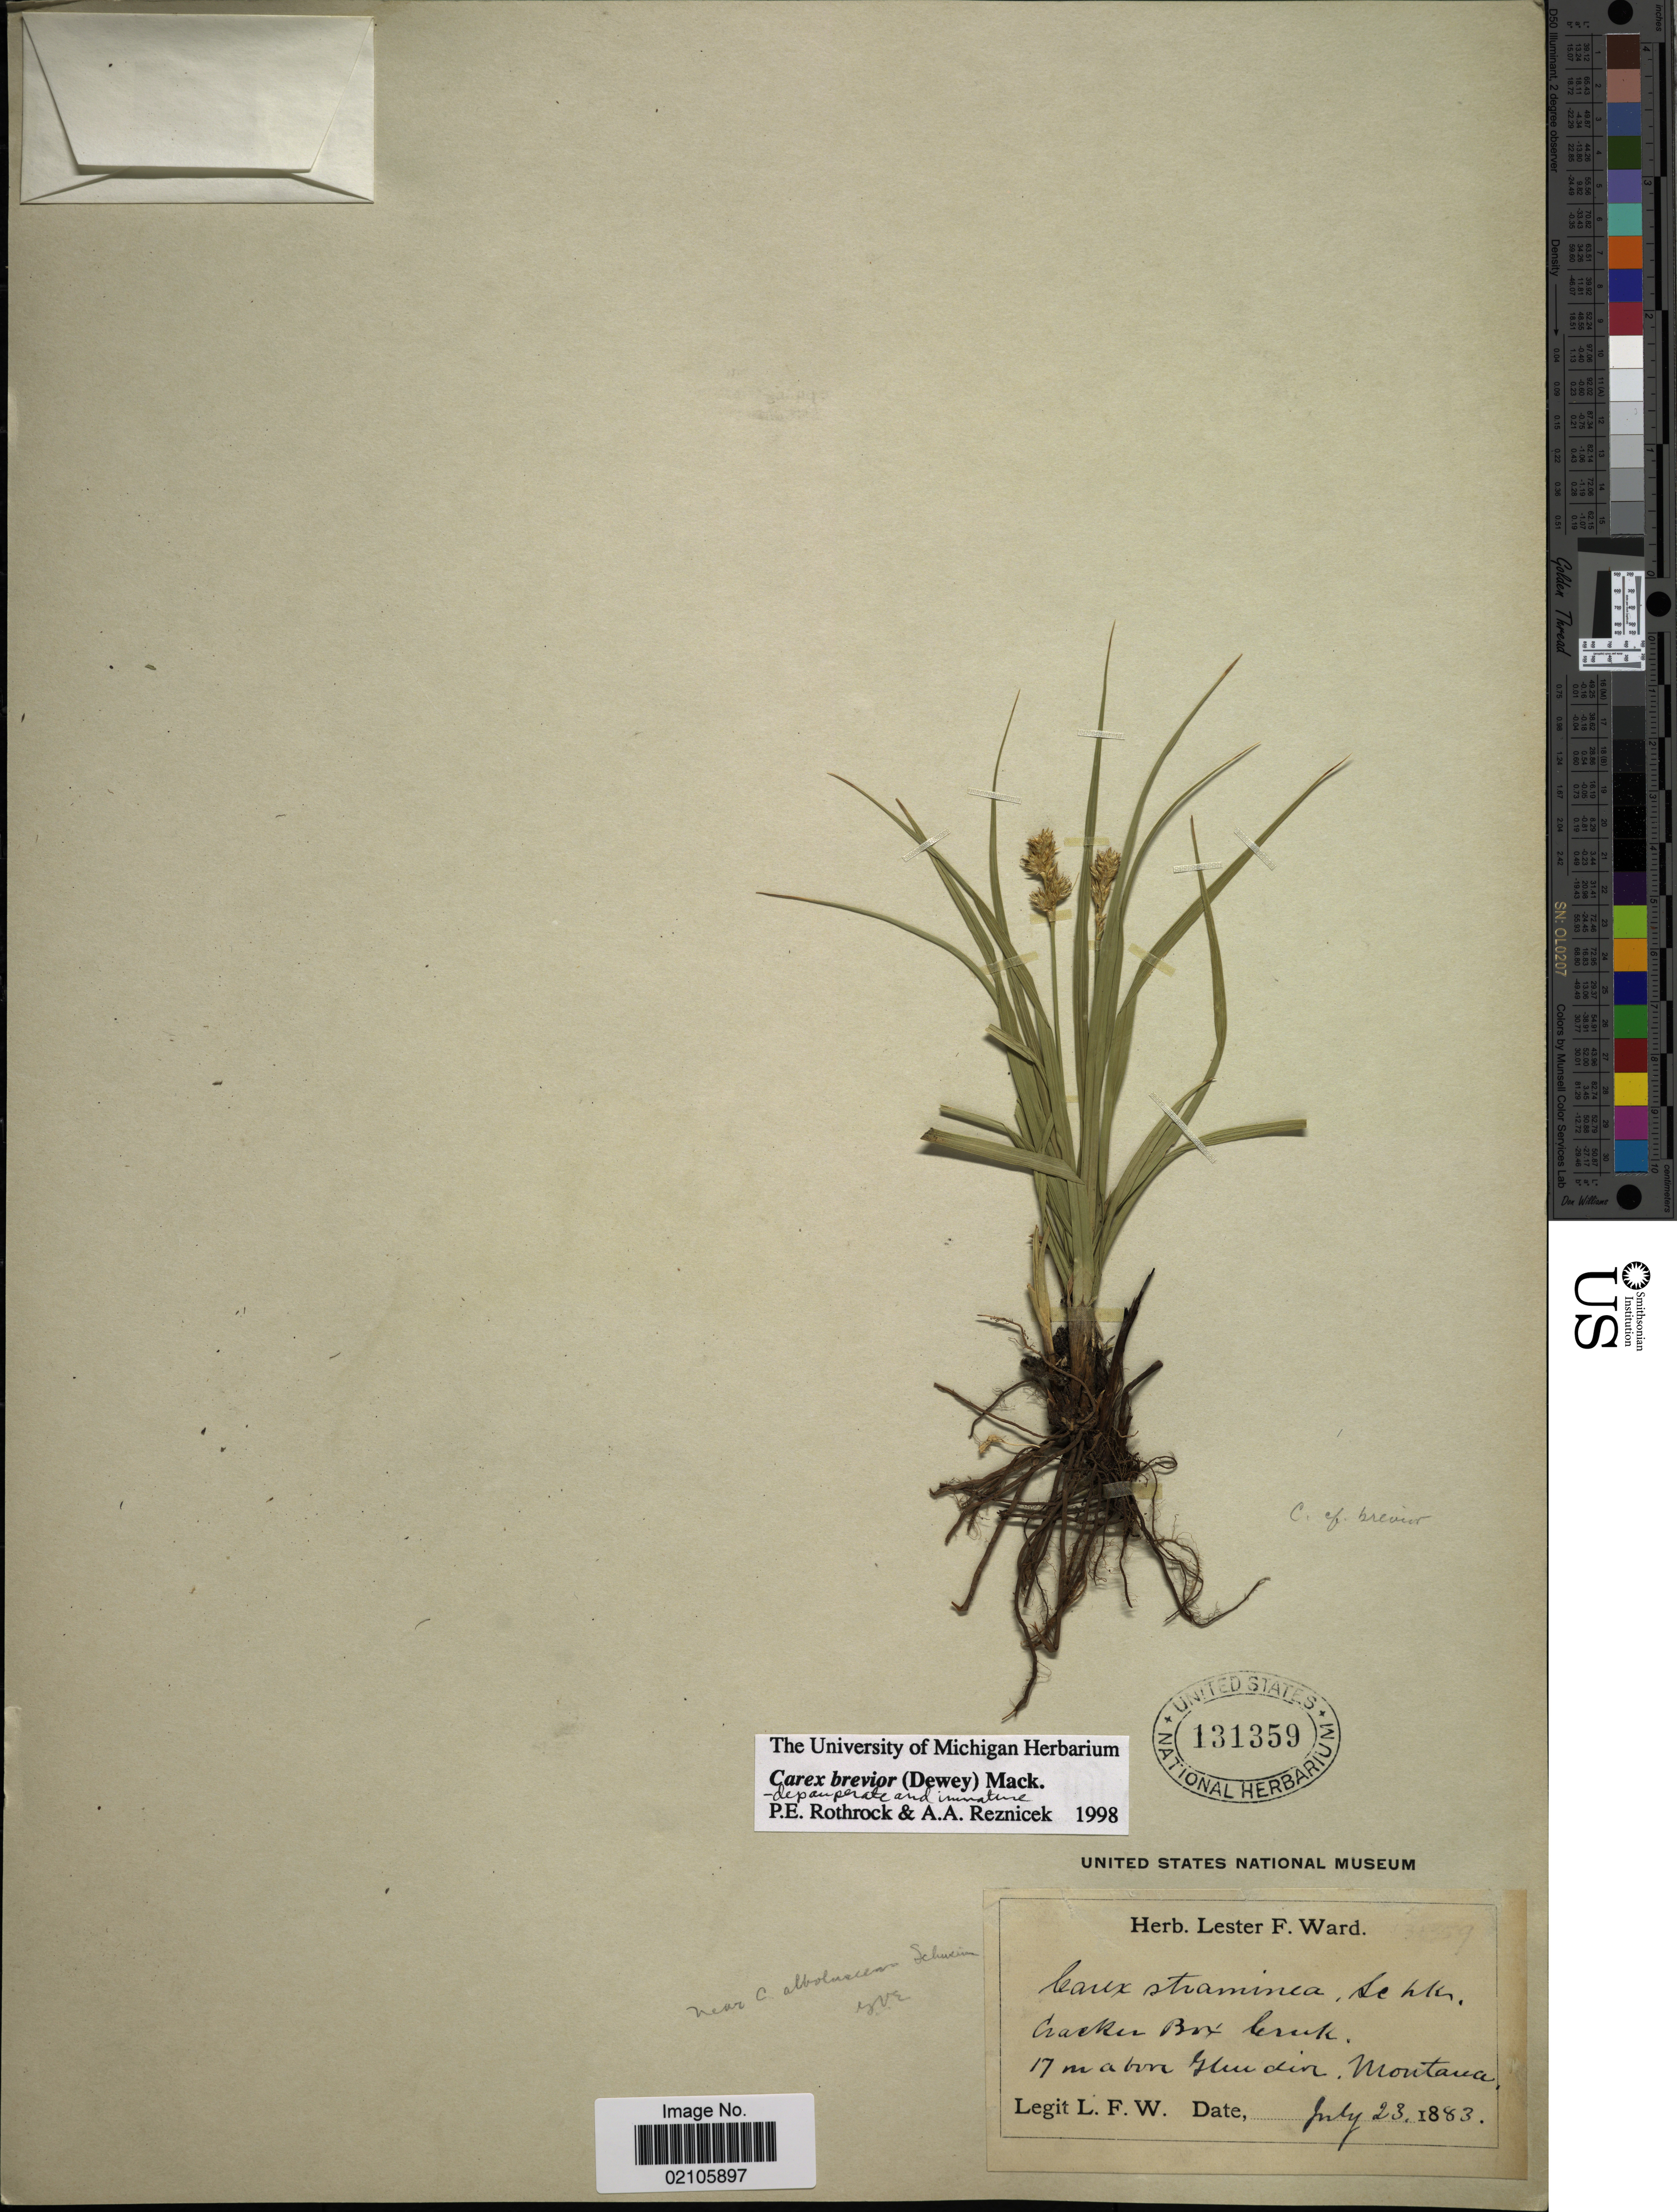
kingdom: Plantae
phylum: Tracheophyta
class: Liliopsida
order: Poales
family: Cyperaceae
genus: Carex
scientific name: Carex brevior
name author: (Dewey) Mack. ex Lunell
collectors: L. F. Ward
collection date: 1883-07-23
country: United States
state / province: Montana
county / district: Dawson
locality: Cracker Box Creek, 17 m above Glendive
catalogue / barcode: US 131359